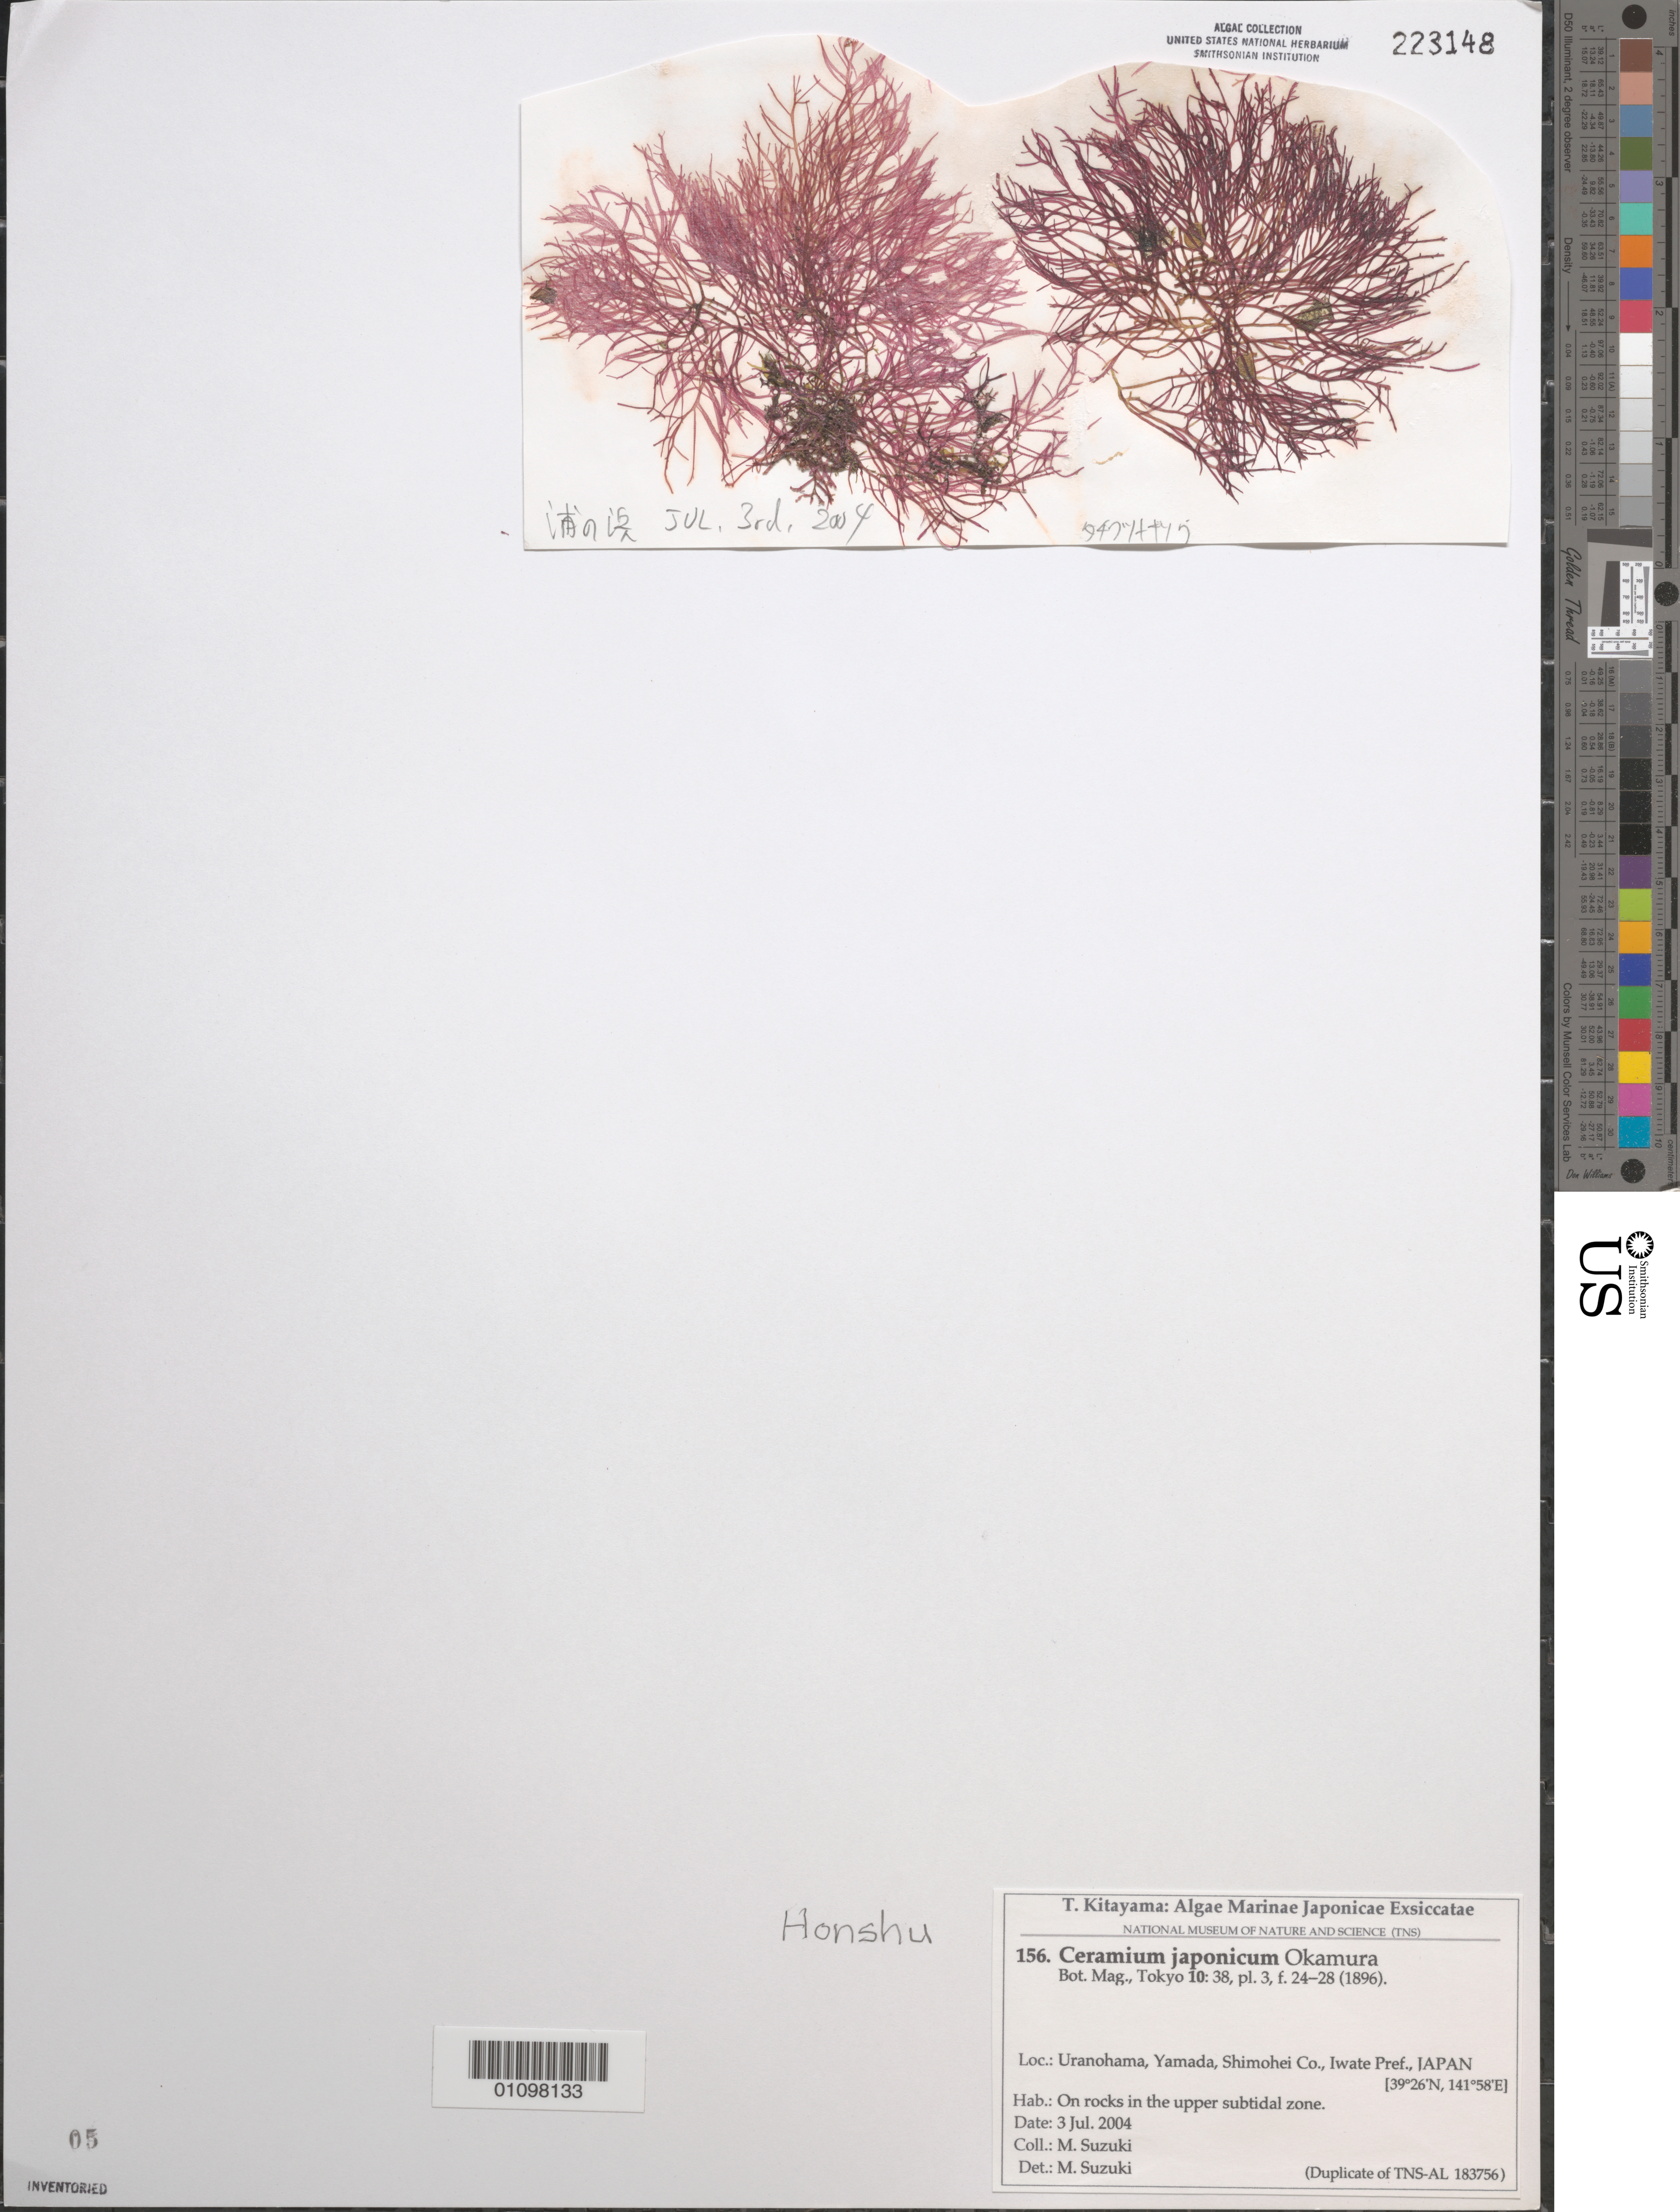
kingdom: Plantae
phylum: Rhodophyta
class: Florideophyceae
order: Ceramiales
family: Ceramiaceae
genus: Ceramium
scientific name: Ceramium japonicum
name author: Okamura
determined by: Suzuki, M.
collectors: M. Suzuki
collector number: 156 & TNS-AL 183756 Duplicate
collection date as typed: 03 Jul 2004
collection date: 2004-07-03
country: Japan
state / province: Iwate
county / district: Shimohei County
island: Honshu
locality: Uranohama, Yamada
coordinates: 39 26'N, 141 58'E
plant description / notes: Kitayama, T., Algae Marinae Japonicae Exsiccatae, Fasc. VII (Nos. 151-175)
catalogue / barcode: US 223146